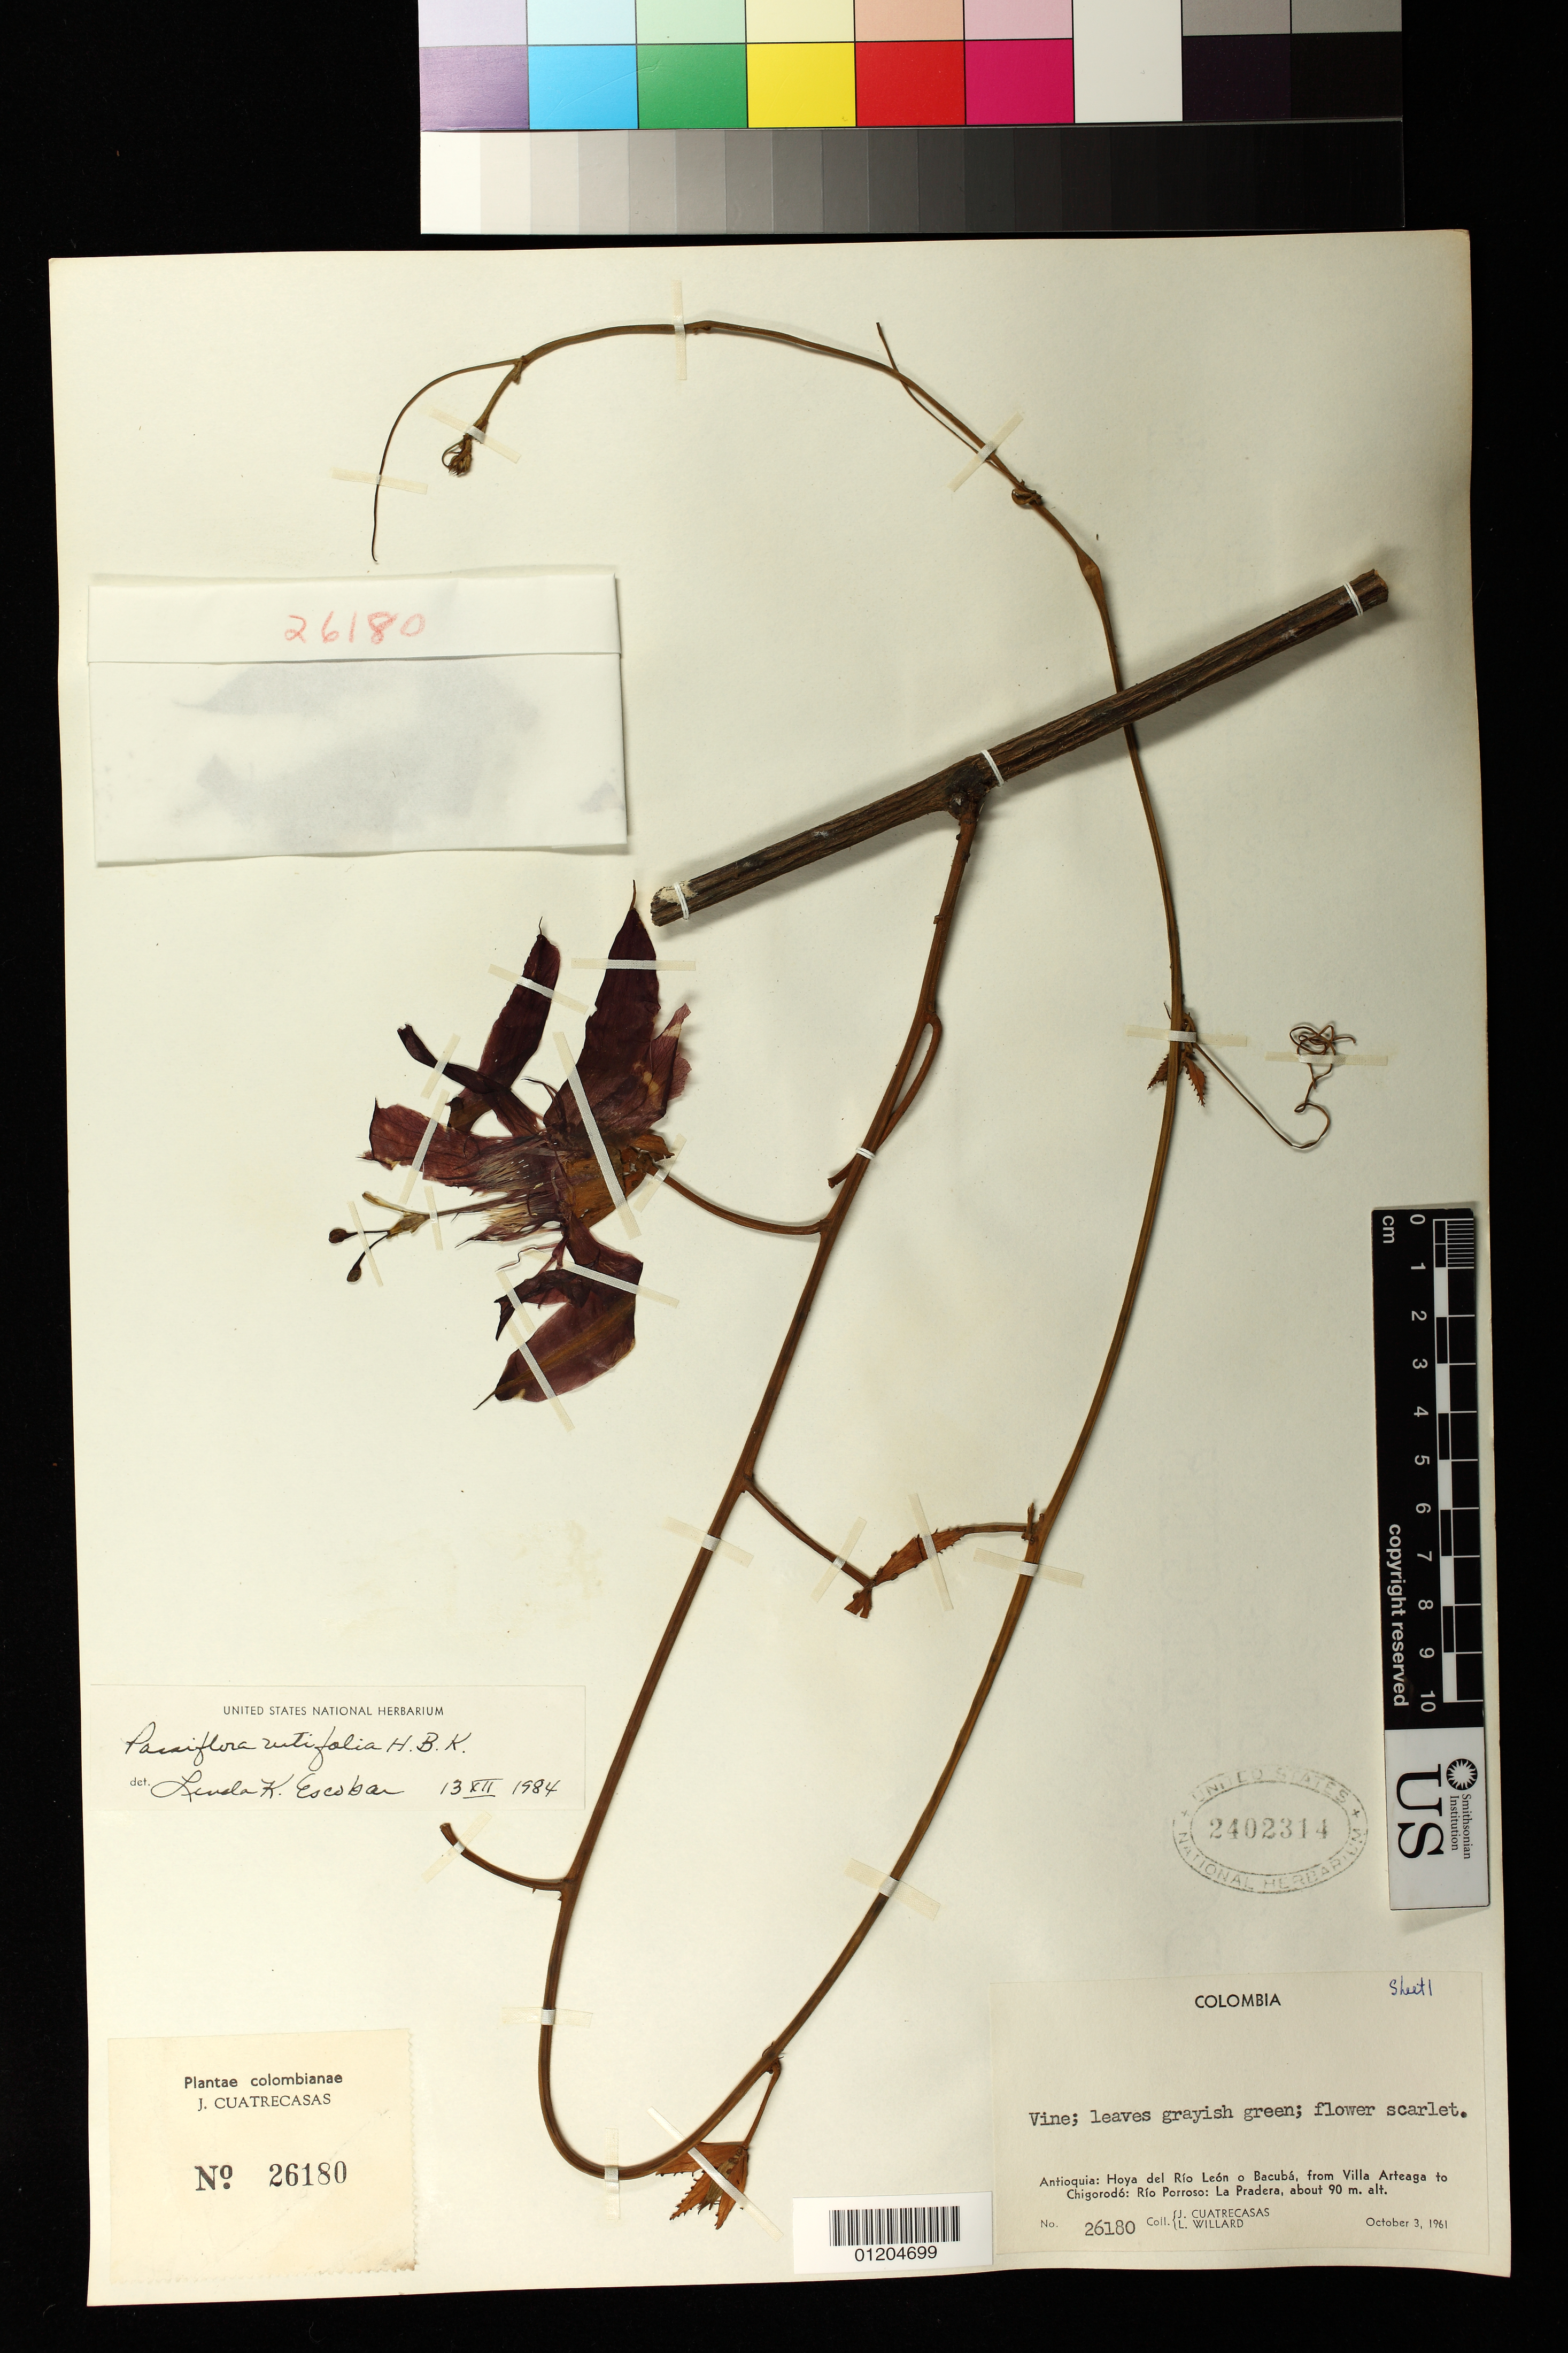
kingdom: Plantae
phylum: Tracheophyta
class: Magnoliopsida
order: Malpighiales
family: Passifloraceae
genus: Passiflora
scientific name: Passiflora vitifolia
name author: Kunth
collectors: J. Cuatrecasas & L. Willard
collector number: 26180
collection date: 1961-10-03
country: Colombia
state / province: Antioquia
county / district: Turbo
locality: Hoya del Rio Leon o Bacuba, from Villa Arteaga to Chigorodo: Rio Porroso: La Pradera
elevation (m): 90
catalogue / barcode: US 2402314